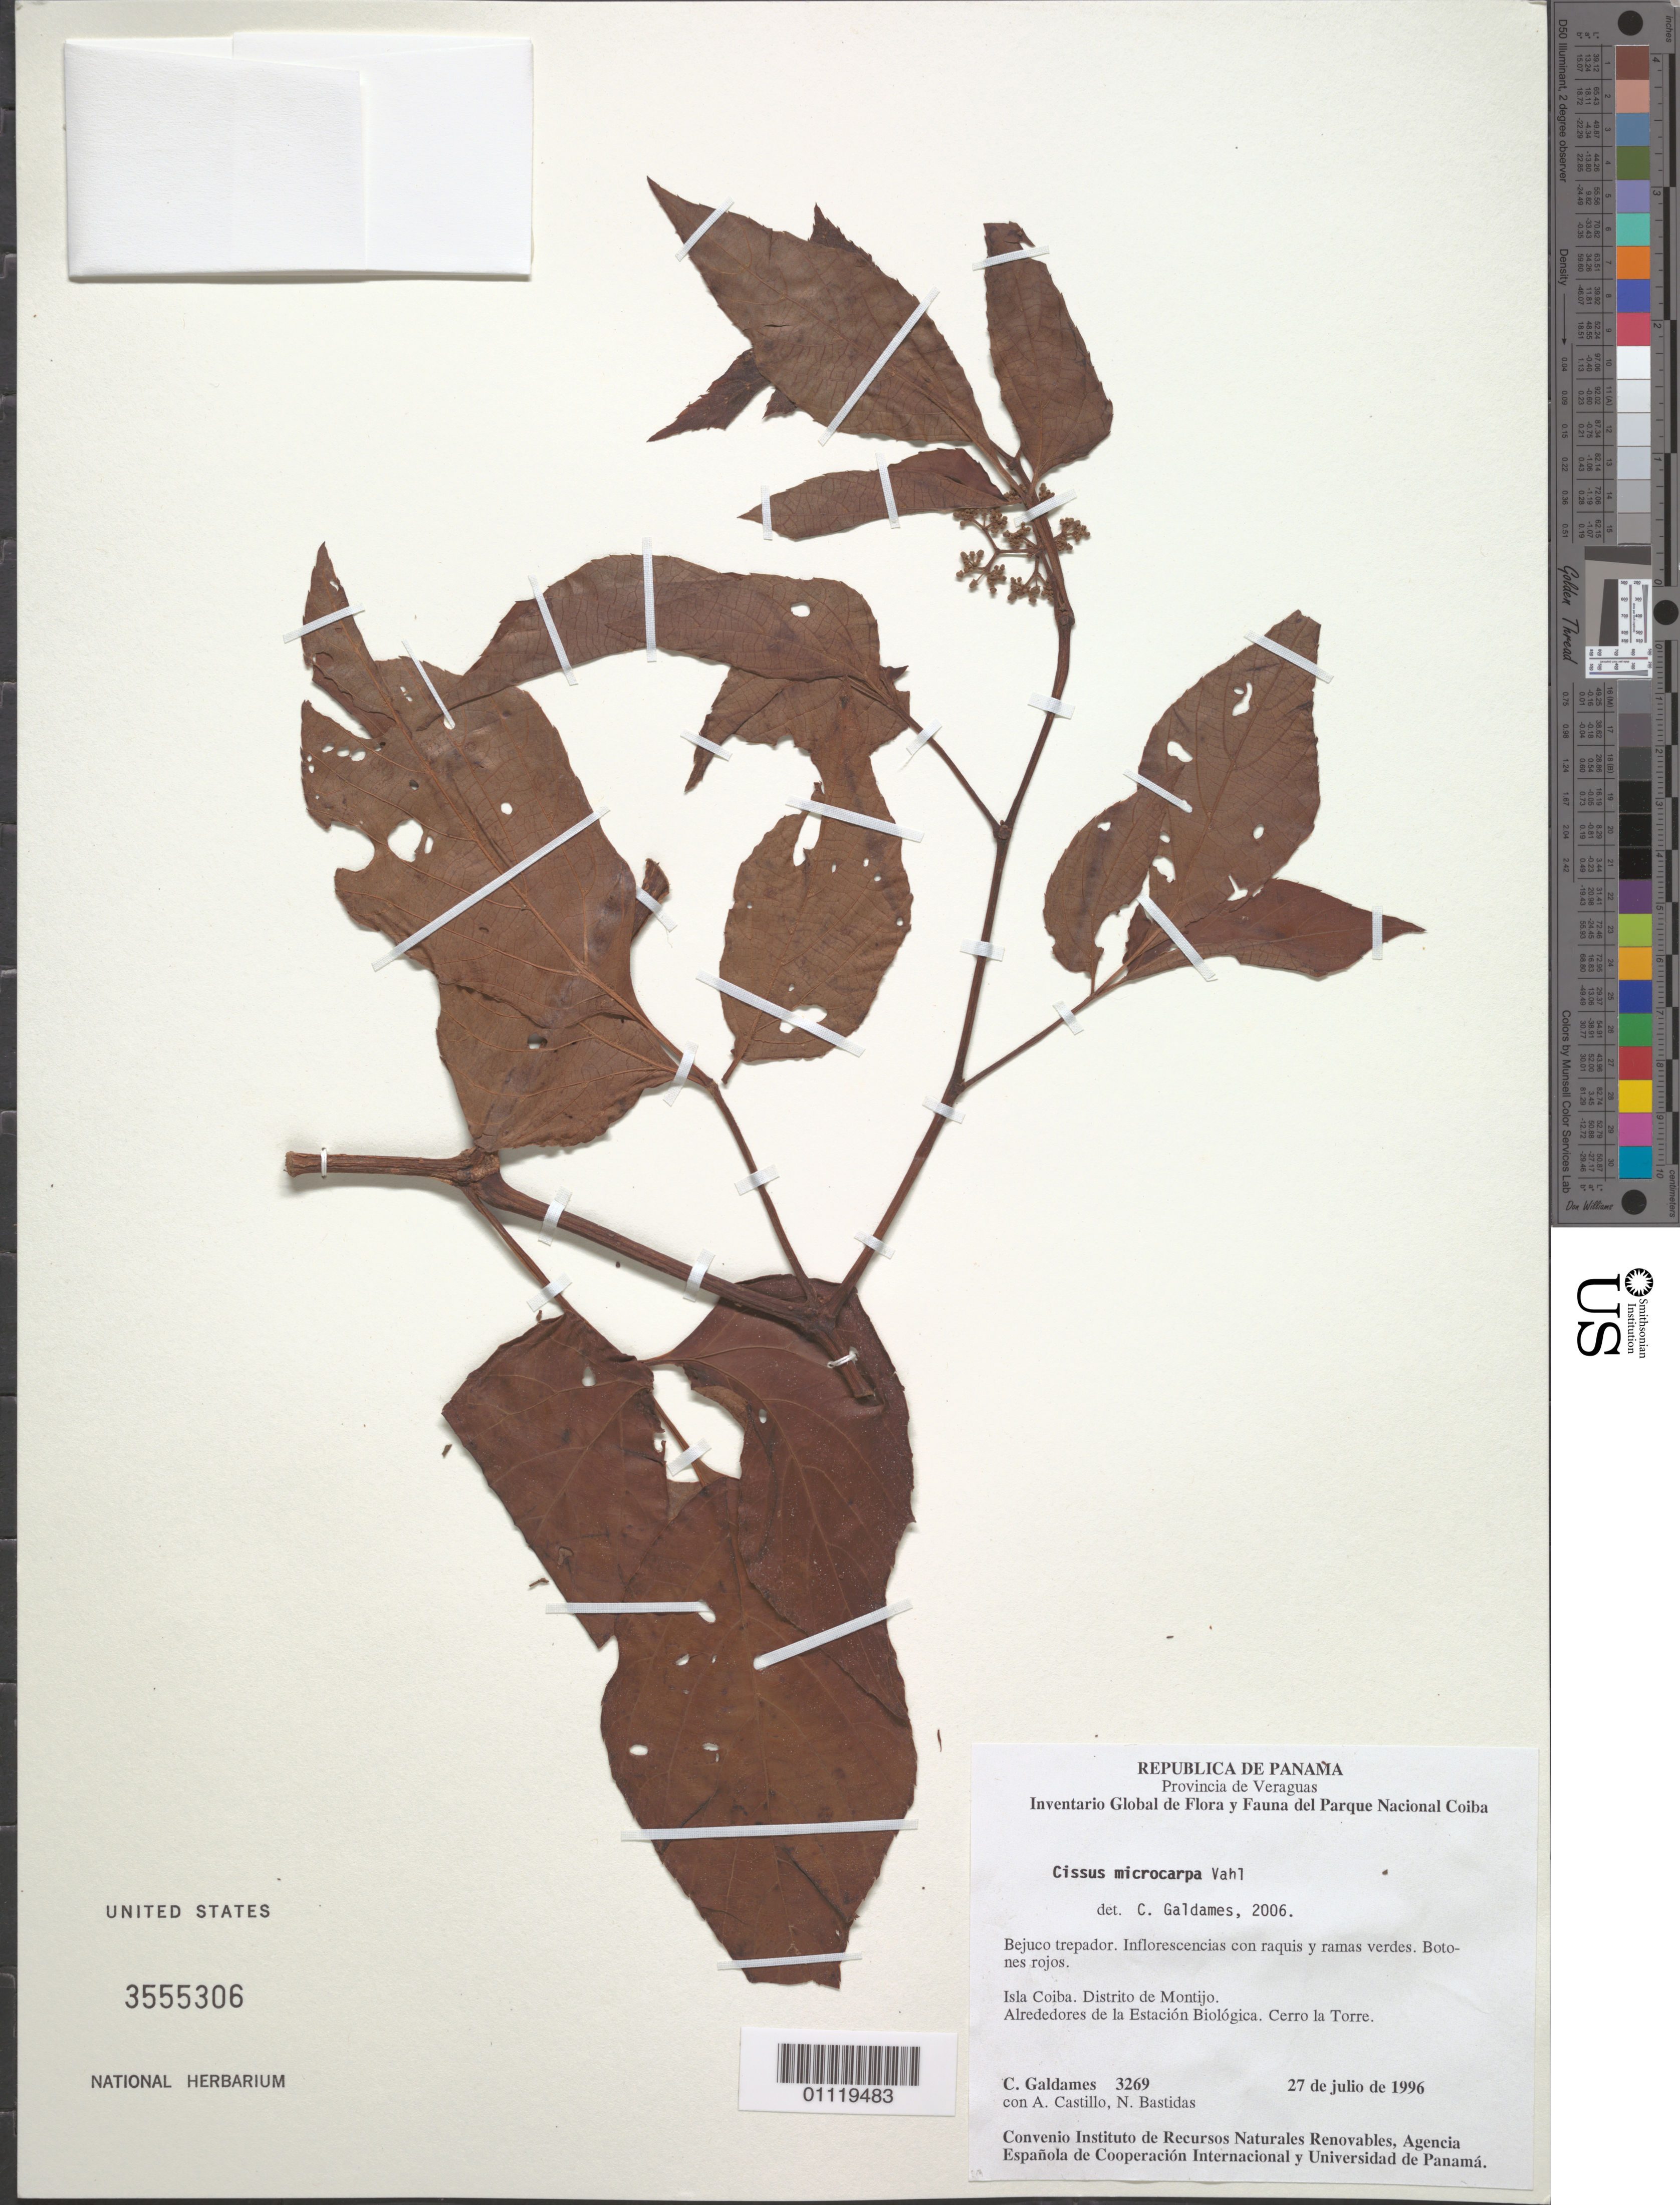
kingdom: Plantae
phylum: Tracheophyta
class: Magnoliopsida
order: Vitales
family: Vitaceae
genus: Cissus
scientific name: Cissus microcarpa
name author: Vahl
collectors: C. Galdames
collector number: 3269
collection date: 1996-07-27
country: Panama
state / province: Veraguas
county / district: Montijo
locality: Isla Coiba. Alrededores de la Estacion Biologica. Cerro la Torre.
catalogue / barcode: US 3555306